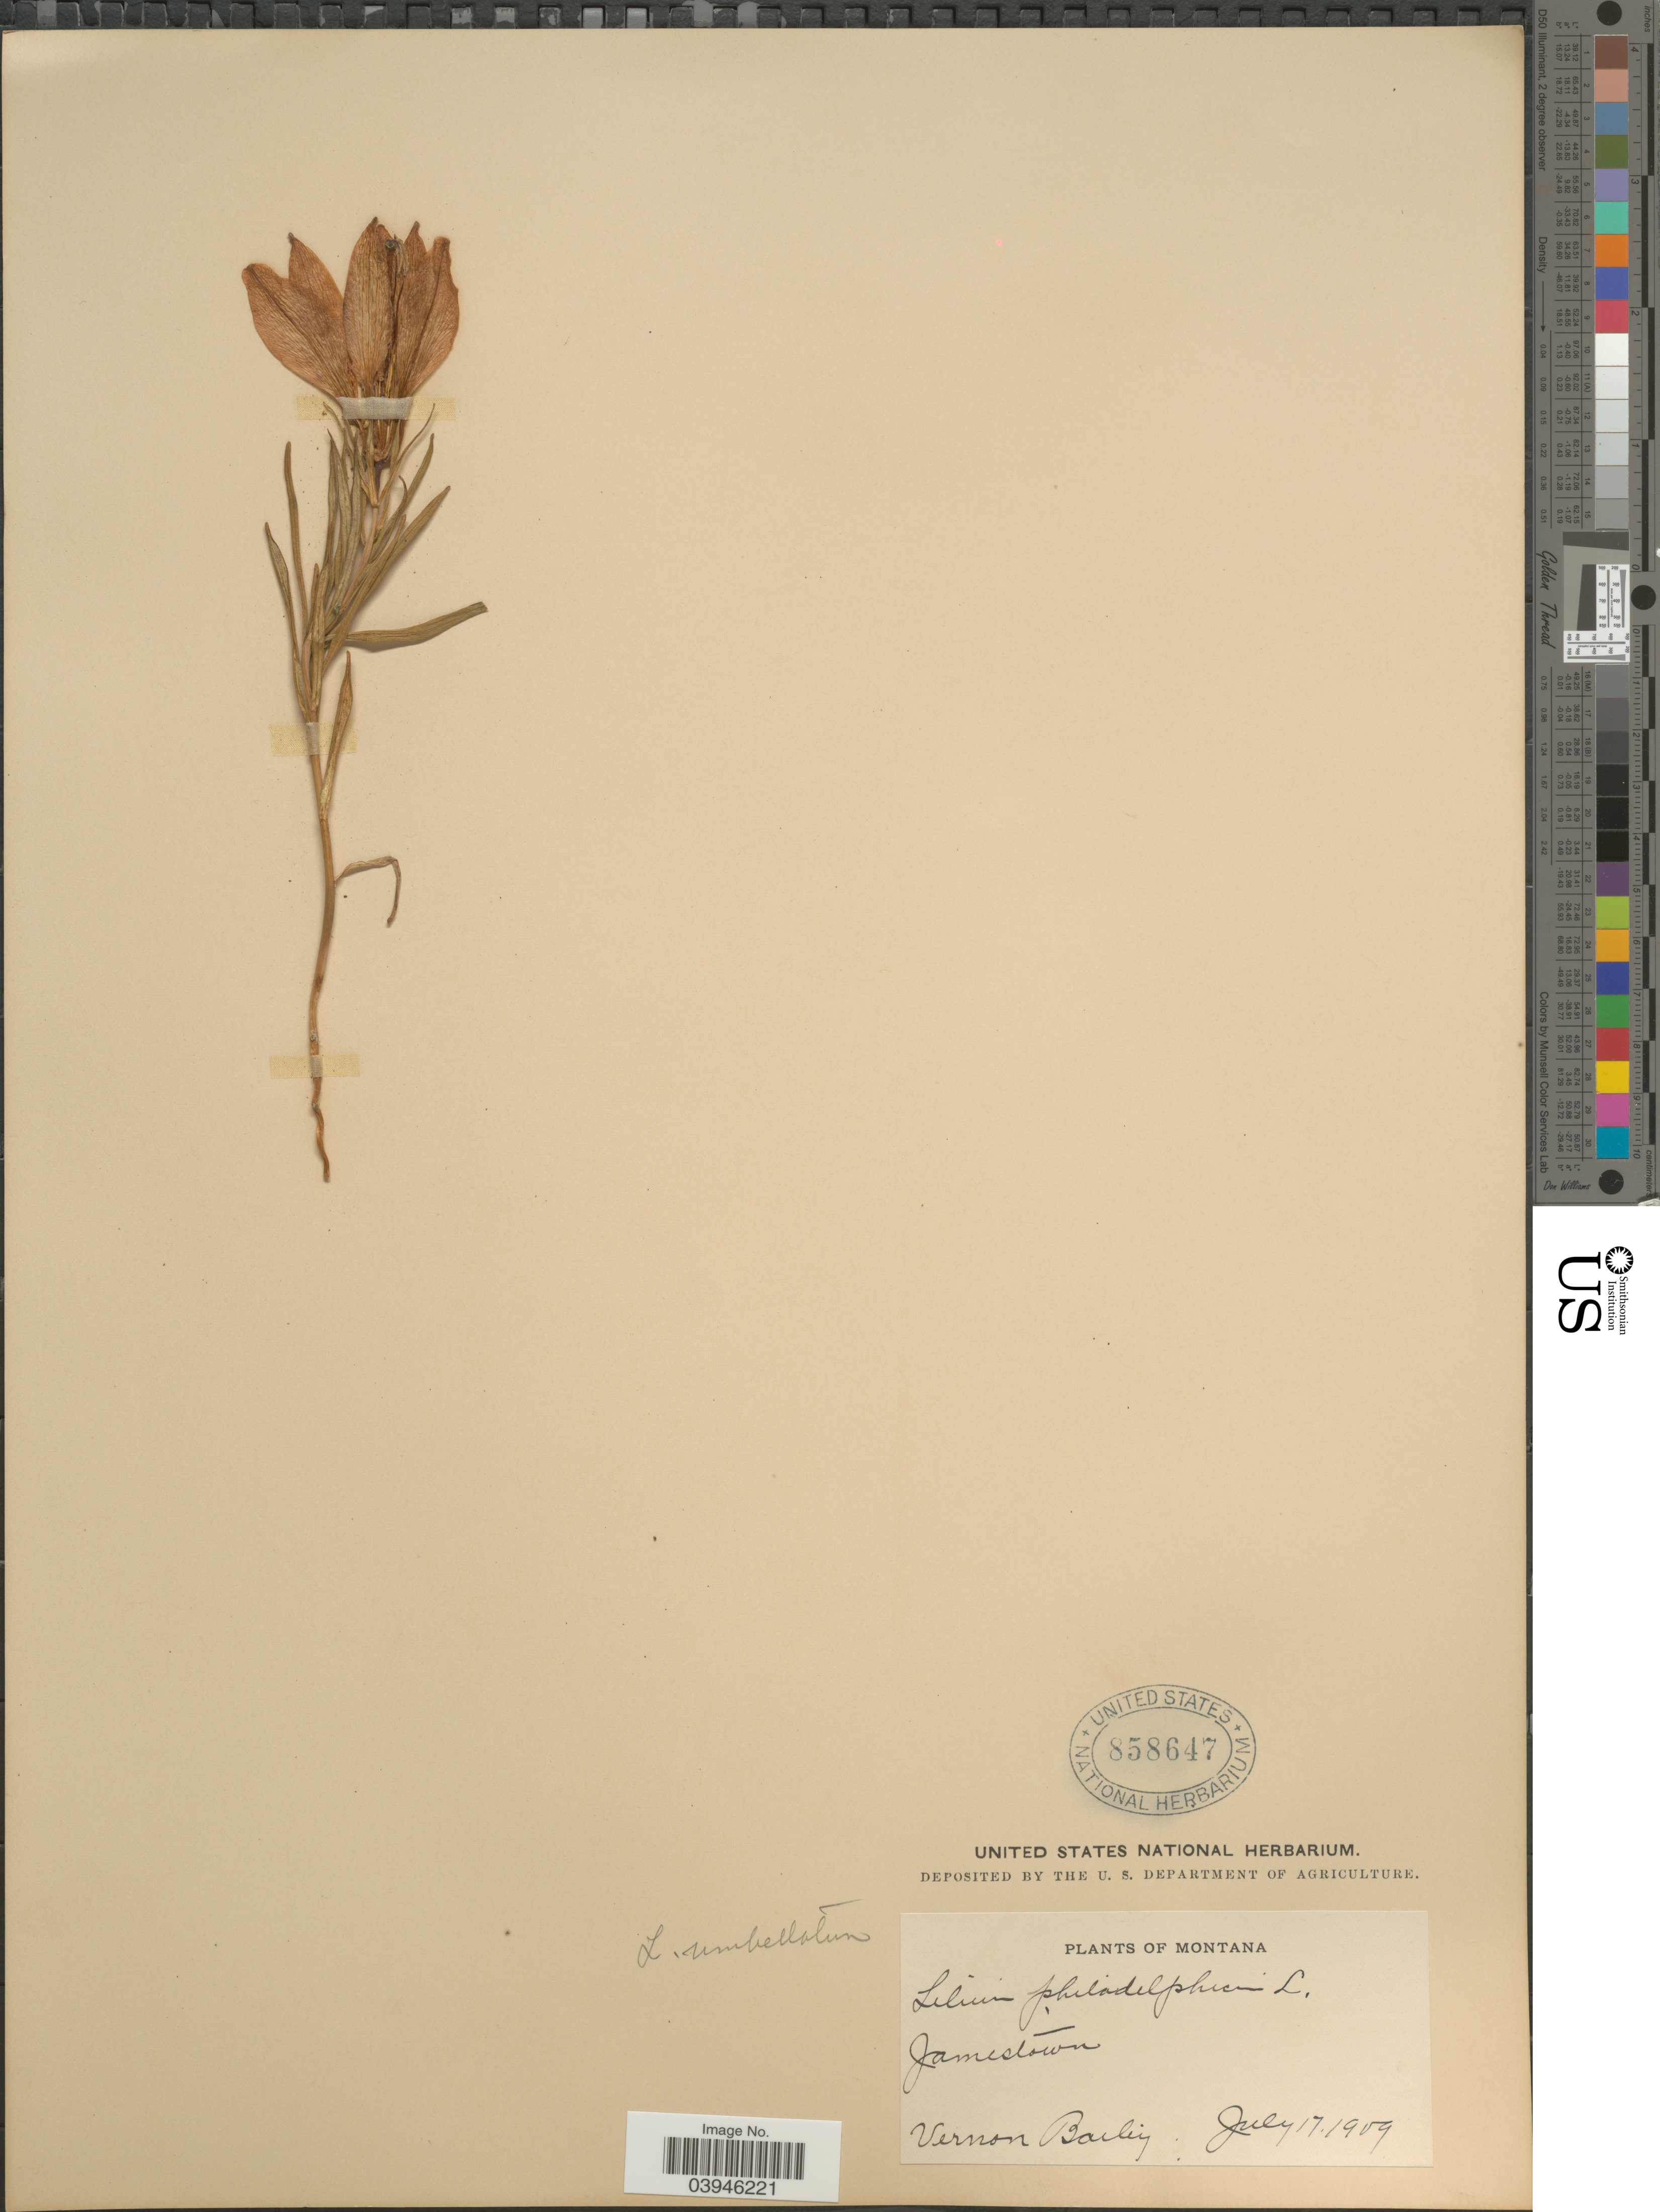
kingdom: Plantae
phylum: Tracheophyta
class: Liliopsida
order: Liliales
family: Liliaceae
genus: Lilium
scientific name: Lilium philadelphicum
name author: L.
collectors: V. O. Bailey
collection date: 1909-07-17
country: United States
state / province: Montana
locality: Jamestown.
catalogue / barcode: US 858647